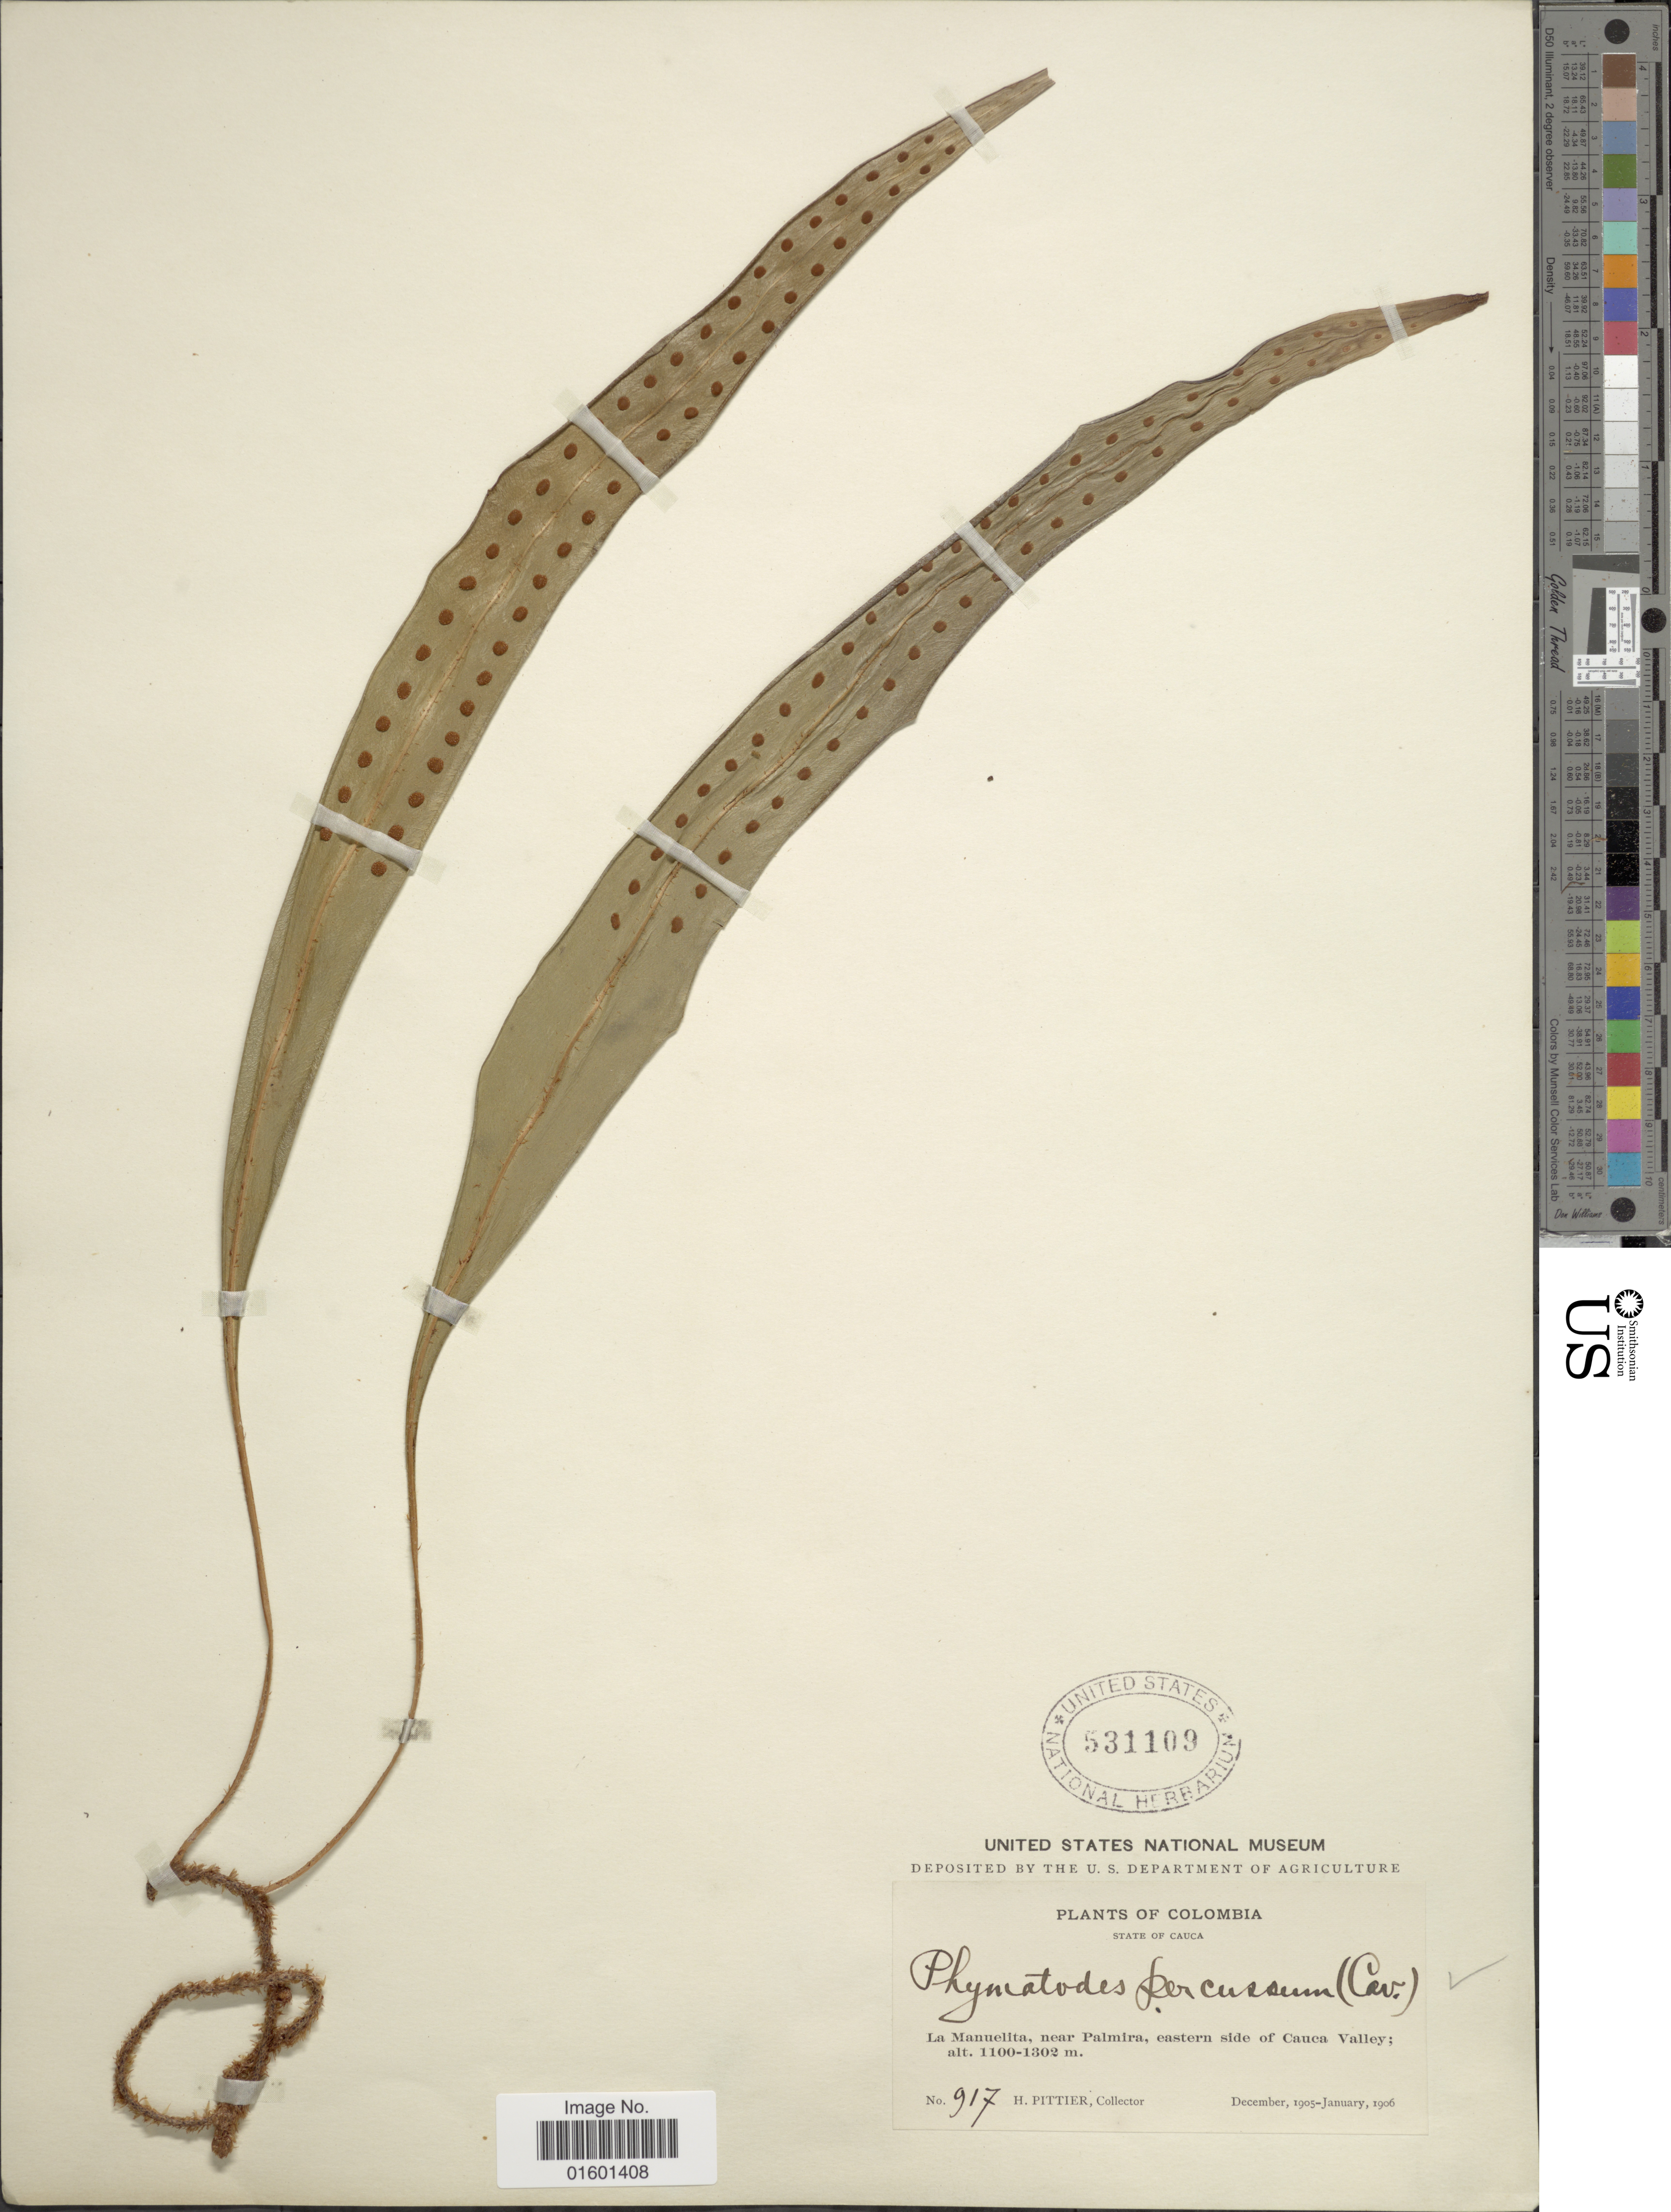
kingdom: Plantae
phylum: Tracheophyta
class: Polypodiopsida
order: Polypodiales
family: Polypodiaceae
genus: Microgramma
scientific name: Microgramma percussa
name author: (Cav.) de la Sota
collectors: H. F. Pittier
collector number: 917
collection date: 1905-12/1906-01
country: Colombia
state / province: Cauca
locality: La Manuelita, near Palmira, eastern side of Cauca Valley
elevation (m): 1100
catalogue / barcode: US 531109